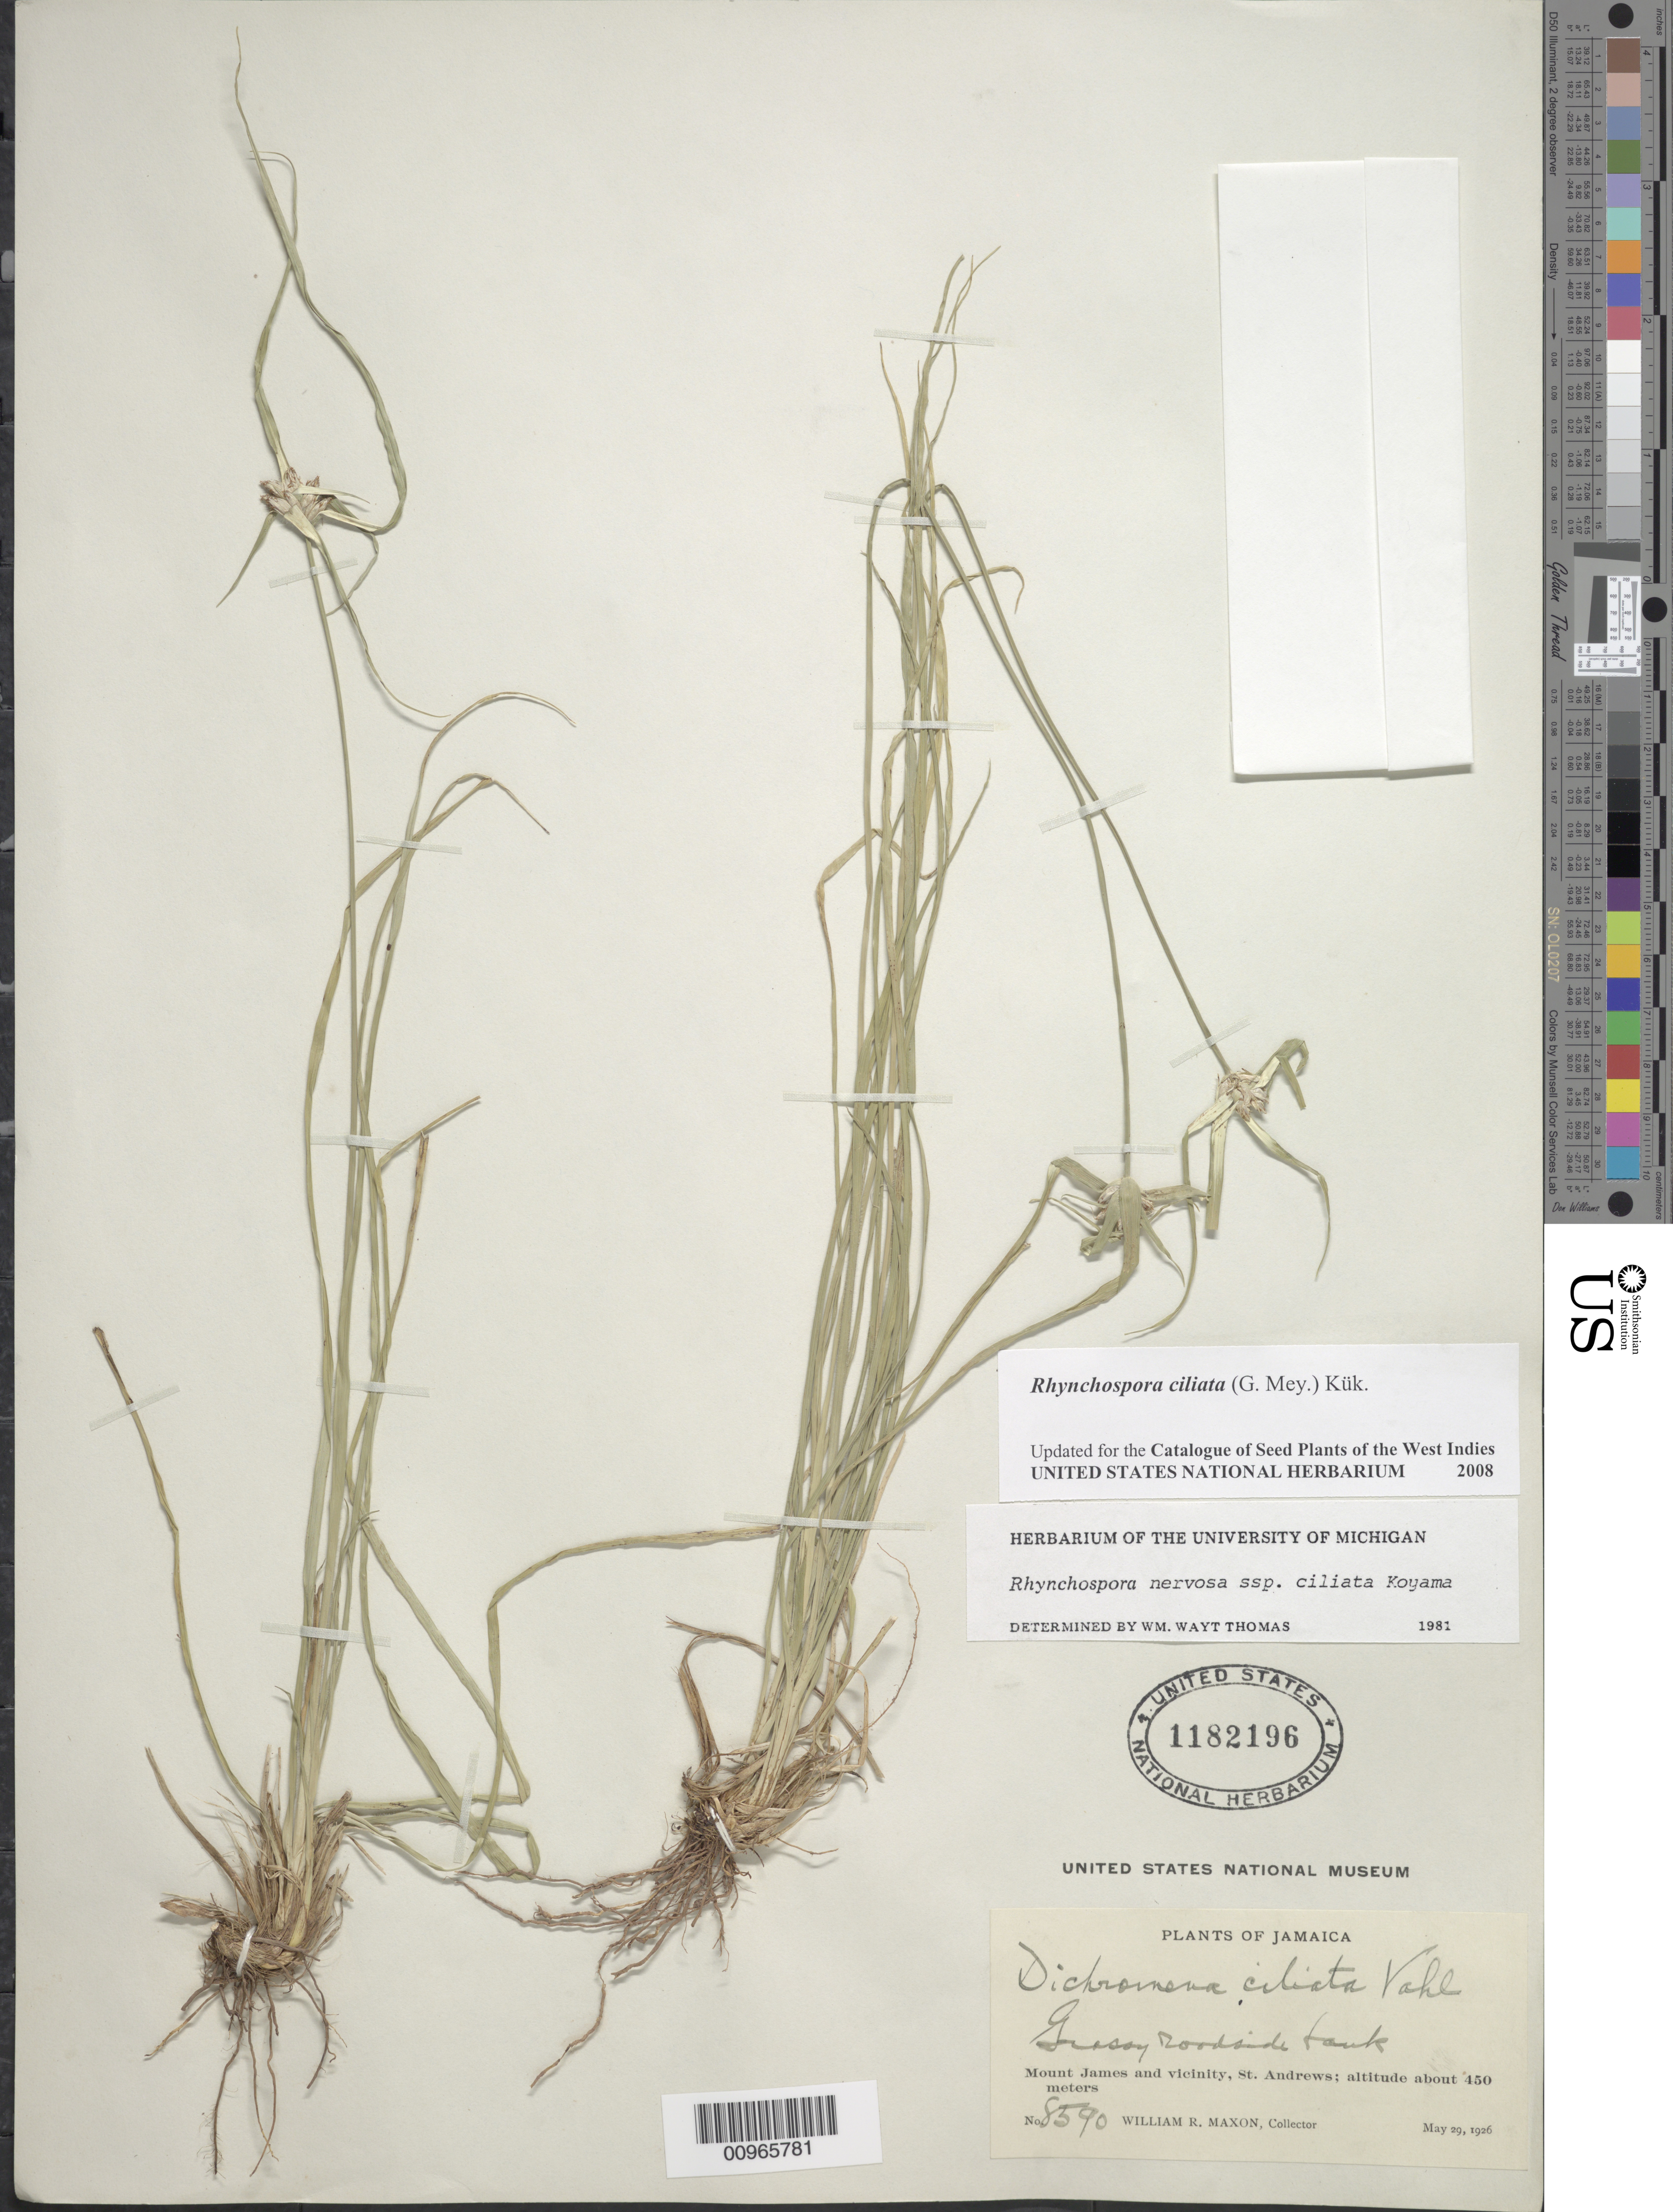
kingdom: Plantae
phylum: Tracheophyta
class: Liliopsida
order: Poales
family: Cyperaceae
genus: Rhynchospora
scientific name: Rhynchospora ciliata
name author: (G. Mey.) Kük.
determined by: Strong, M. T., (US), Smithsonian Institution - National Museum of Natural History (UNITED STATES)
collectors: W. R. Maxon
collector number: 8590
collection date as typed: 29 May 1926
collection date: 1926-05-29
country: Jamaica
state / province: Saint Andrew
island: Jamaica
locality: Mount James and vicinity, roadside bank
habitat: Grassy roadside bank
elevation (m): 450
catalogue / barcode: US 1182196